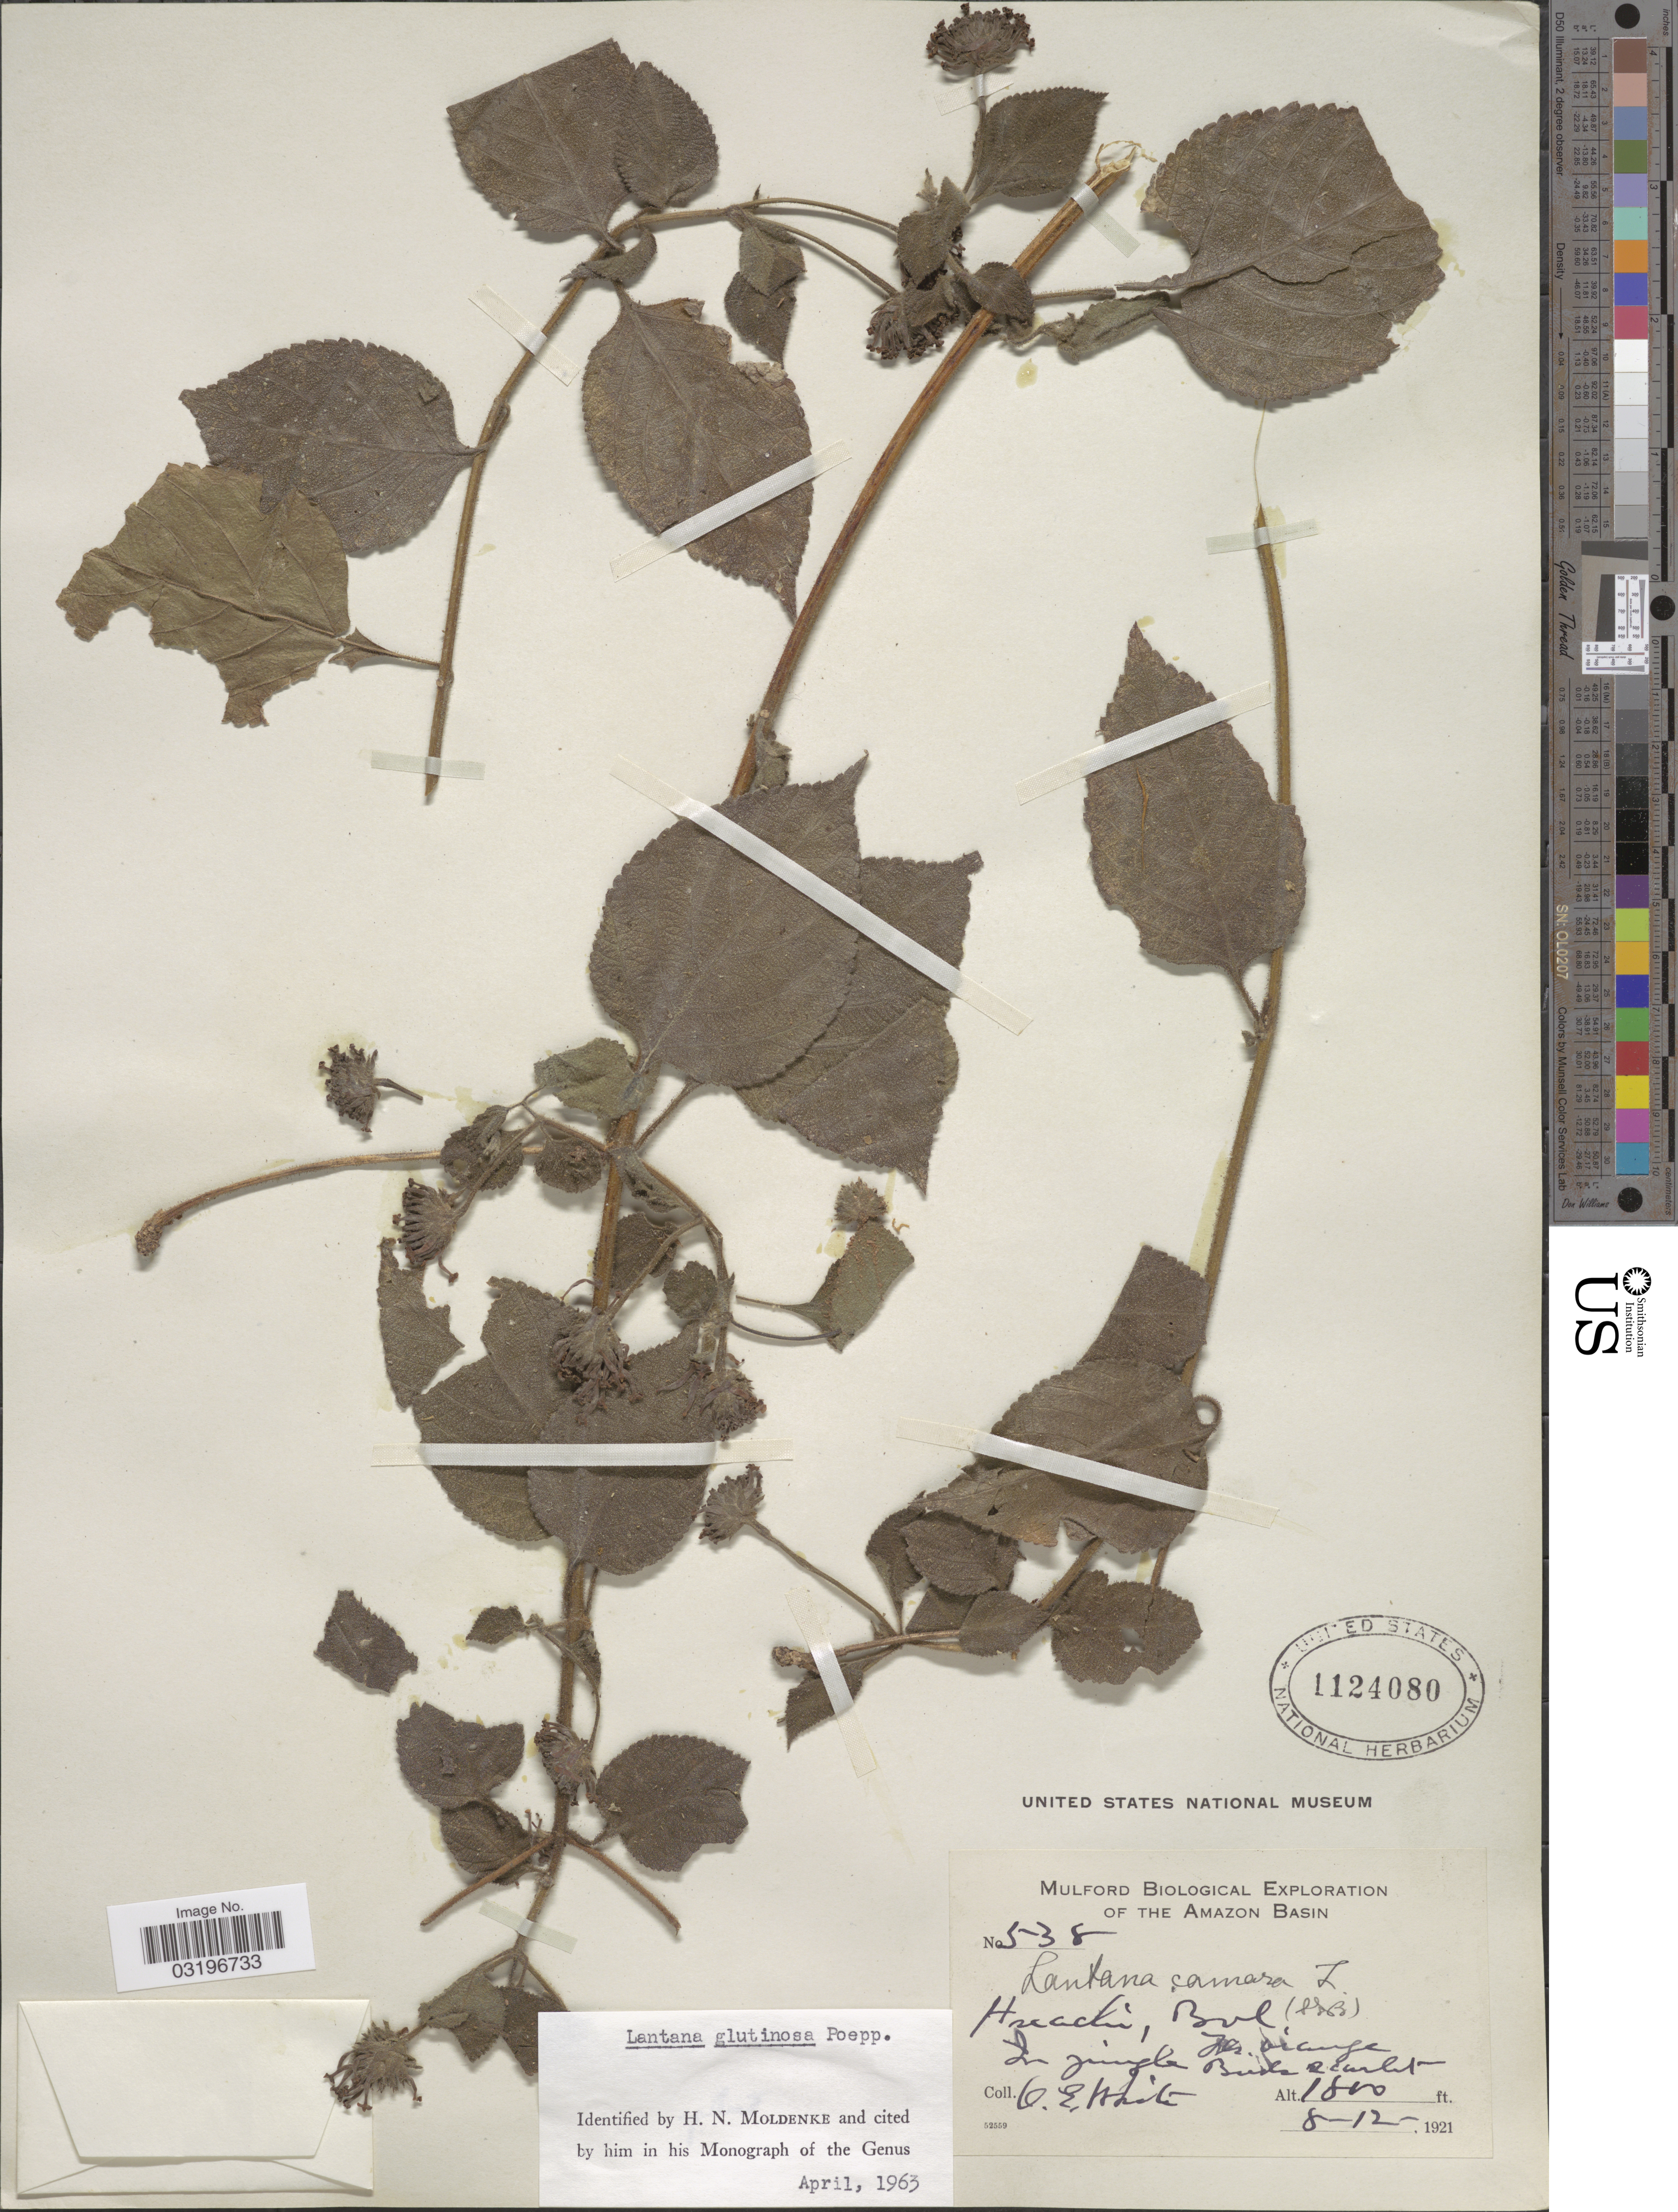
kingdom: Plantae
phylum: Tracheophyta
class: Magnoliopsida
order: Lamiales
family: Verbenaceae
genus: Lantana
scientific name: Lantana glutinosa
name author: Poepp.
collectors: O. E. White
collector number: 538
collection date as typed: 8-12-1921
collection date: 1921-08-12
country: Bolivia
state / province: Beni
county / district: Iténez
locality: Huachi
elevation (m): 549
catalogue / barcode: US 1124080